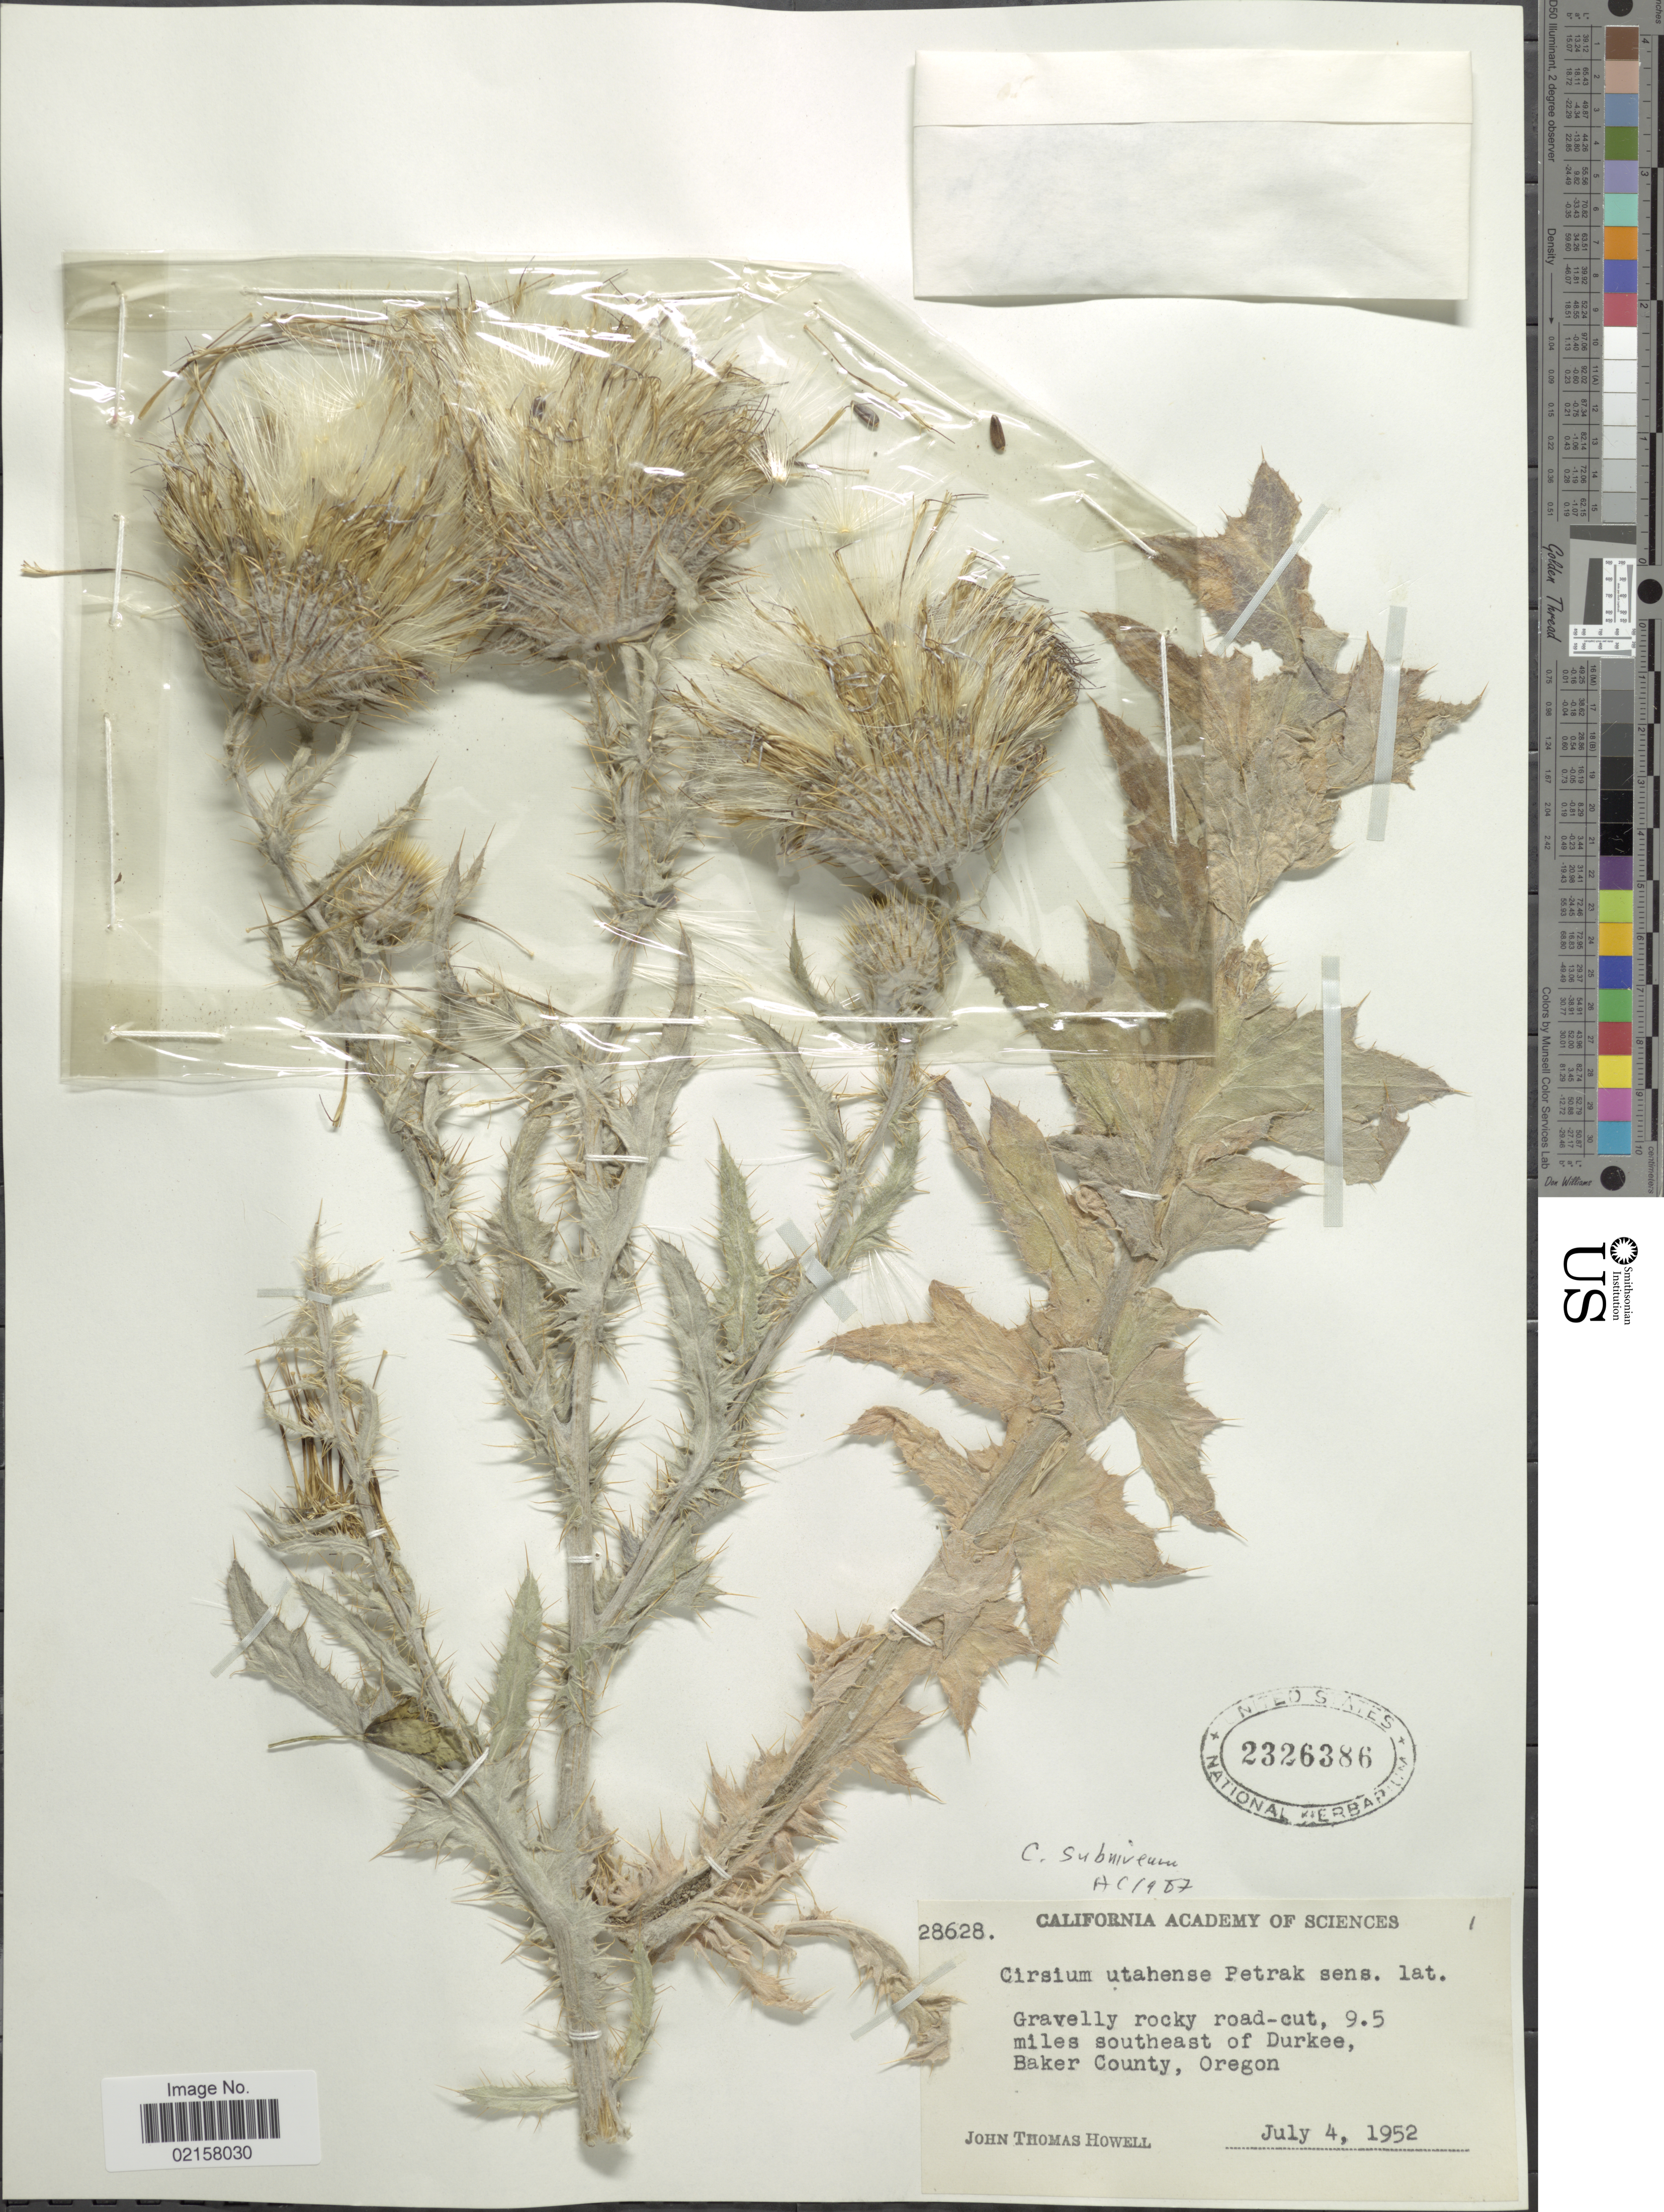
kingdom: Plantae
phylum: Tracheophyta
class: Magnoliopsida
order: Asterales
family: Asteraceae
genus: Cirsium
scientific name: Cirsium neomexicanum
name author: A. Gray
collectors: J. T. Howell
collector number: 28628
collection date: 1952-07-04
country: United States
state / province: Oregon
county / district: Baker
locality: Gravelly rocky road-cut, 9.5 miles southeast of Durkee, Baker County.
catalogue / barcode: US 2326386